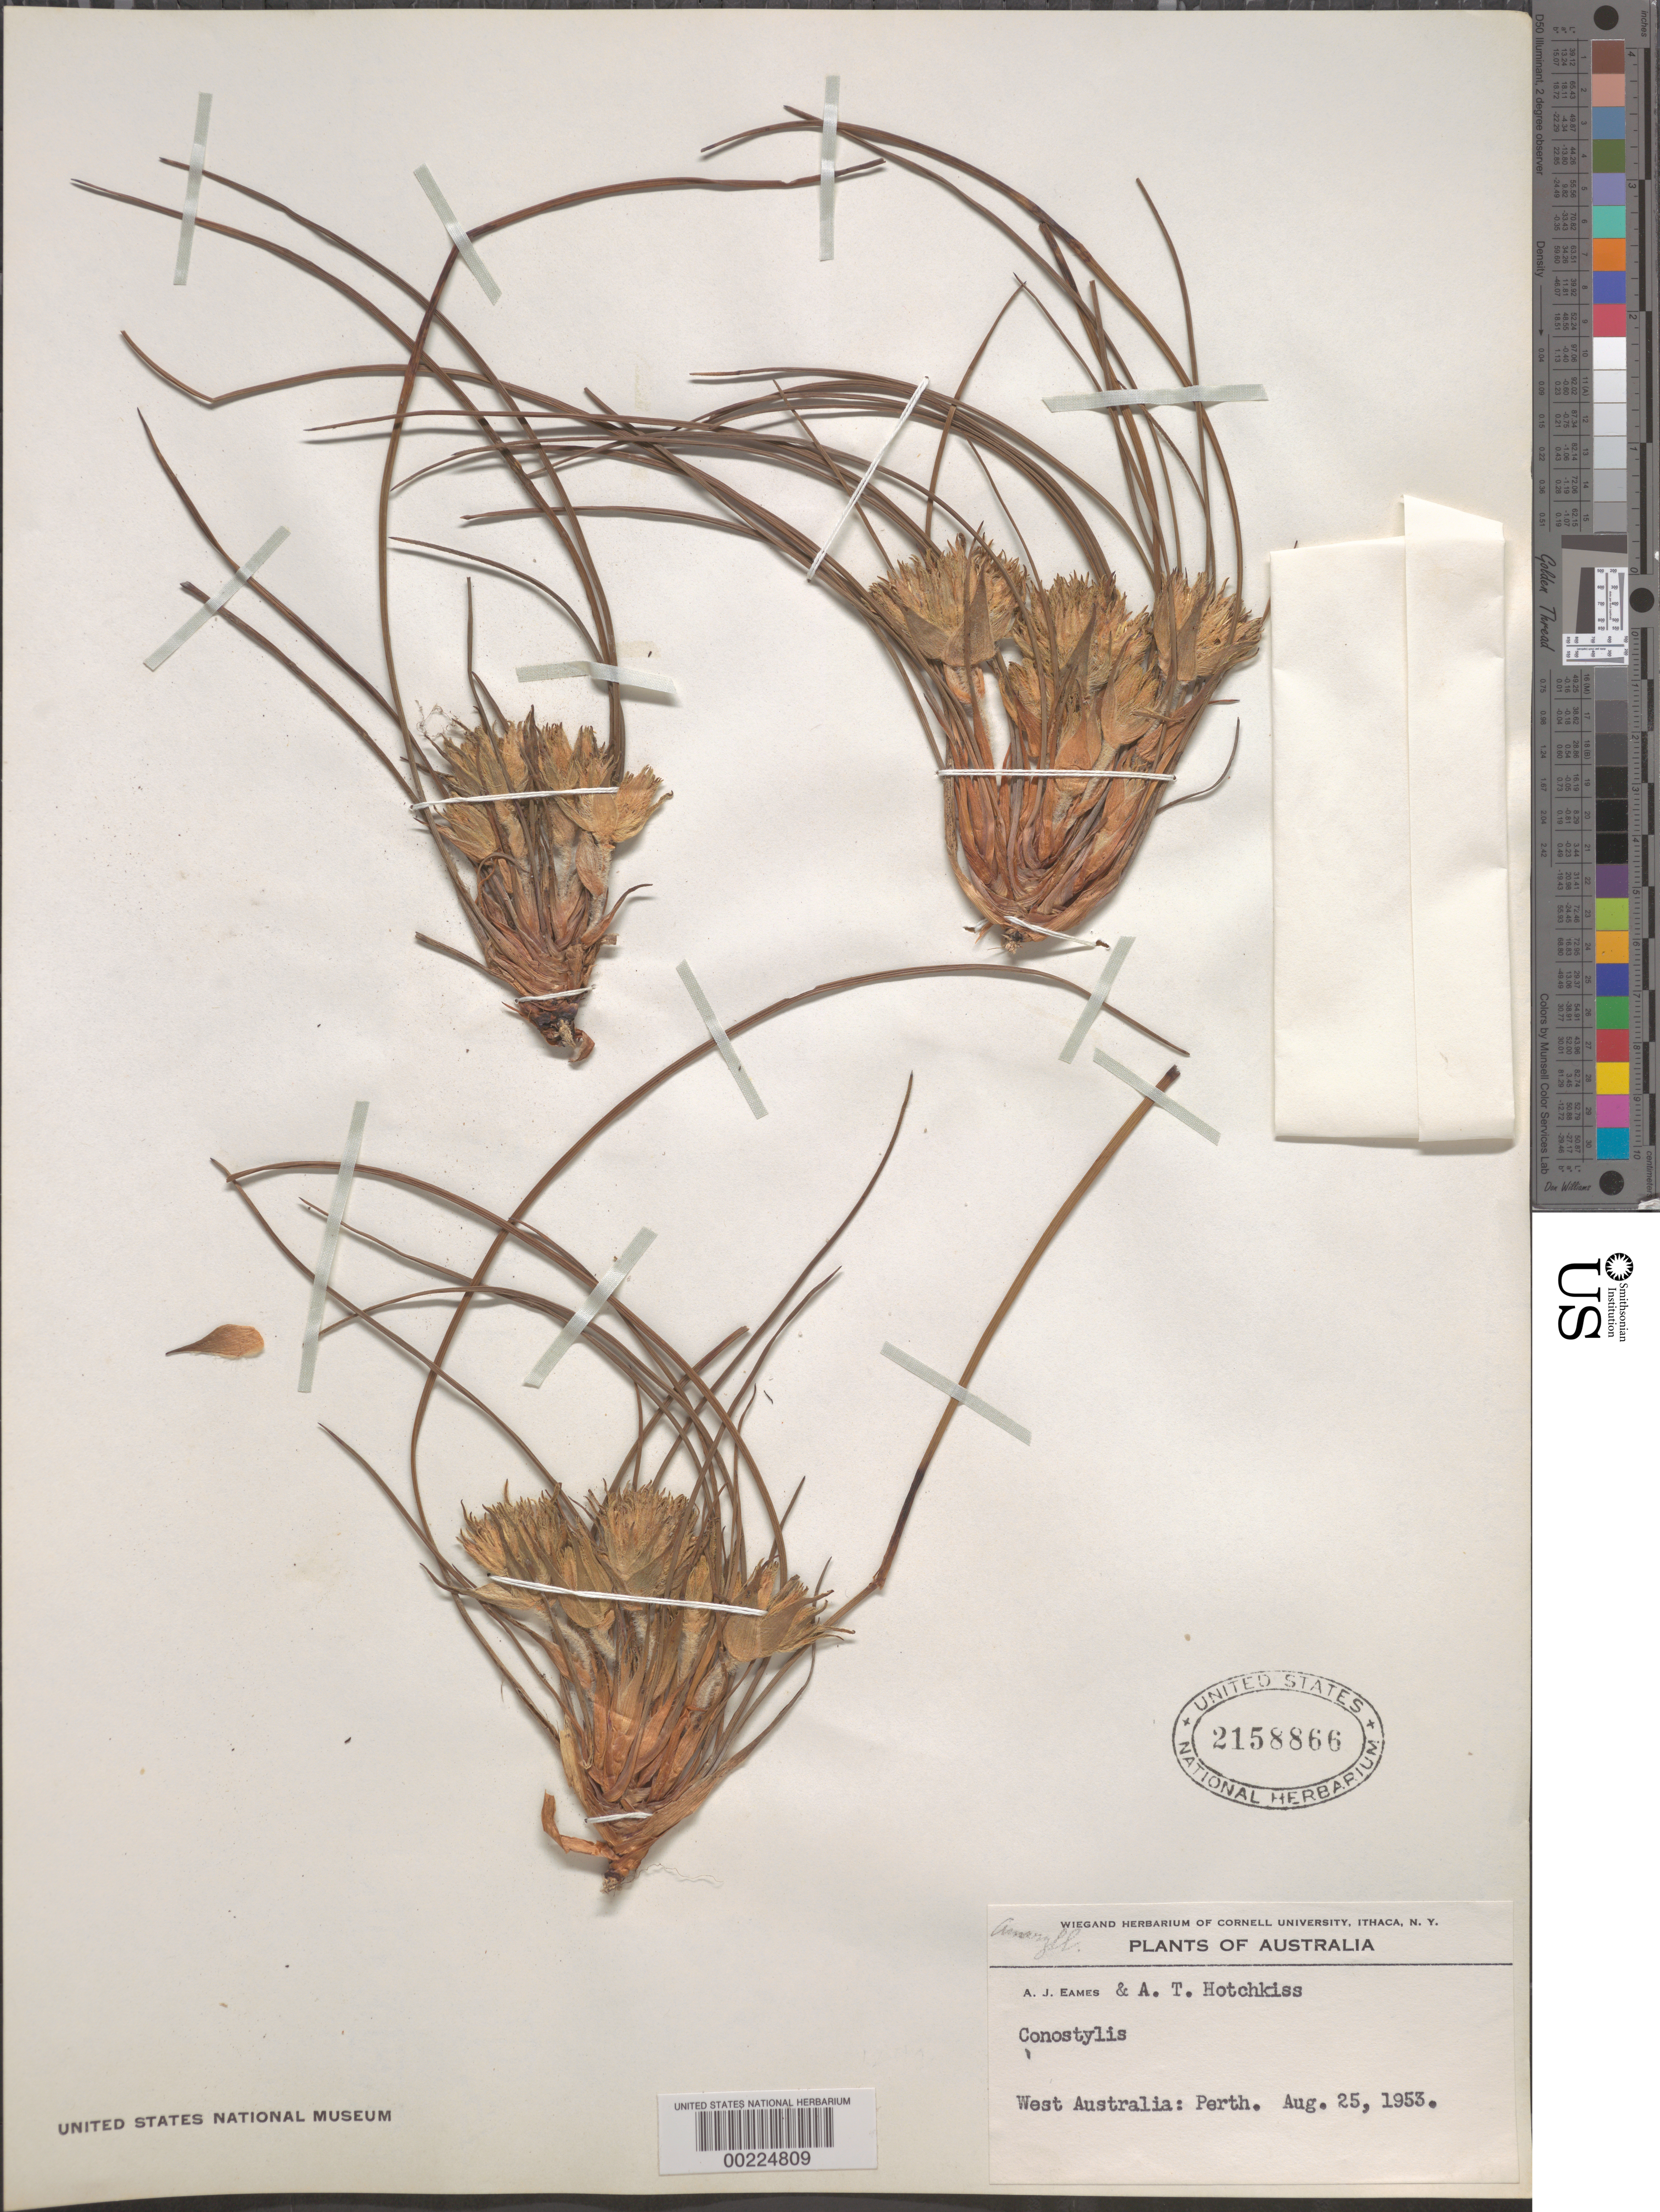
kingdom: Plantae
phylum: Tracheophyta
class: Liliopsida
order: Commelinales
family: Haemodoraceae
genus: Conostylis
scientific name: Conostylis sp.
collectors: A. J. Eames & A. Hotchkiss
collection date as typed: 25 Aug 1953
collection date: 1953-08-25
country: Australia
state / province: Western Australia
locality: Perth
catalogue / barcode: US 2158866